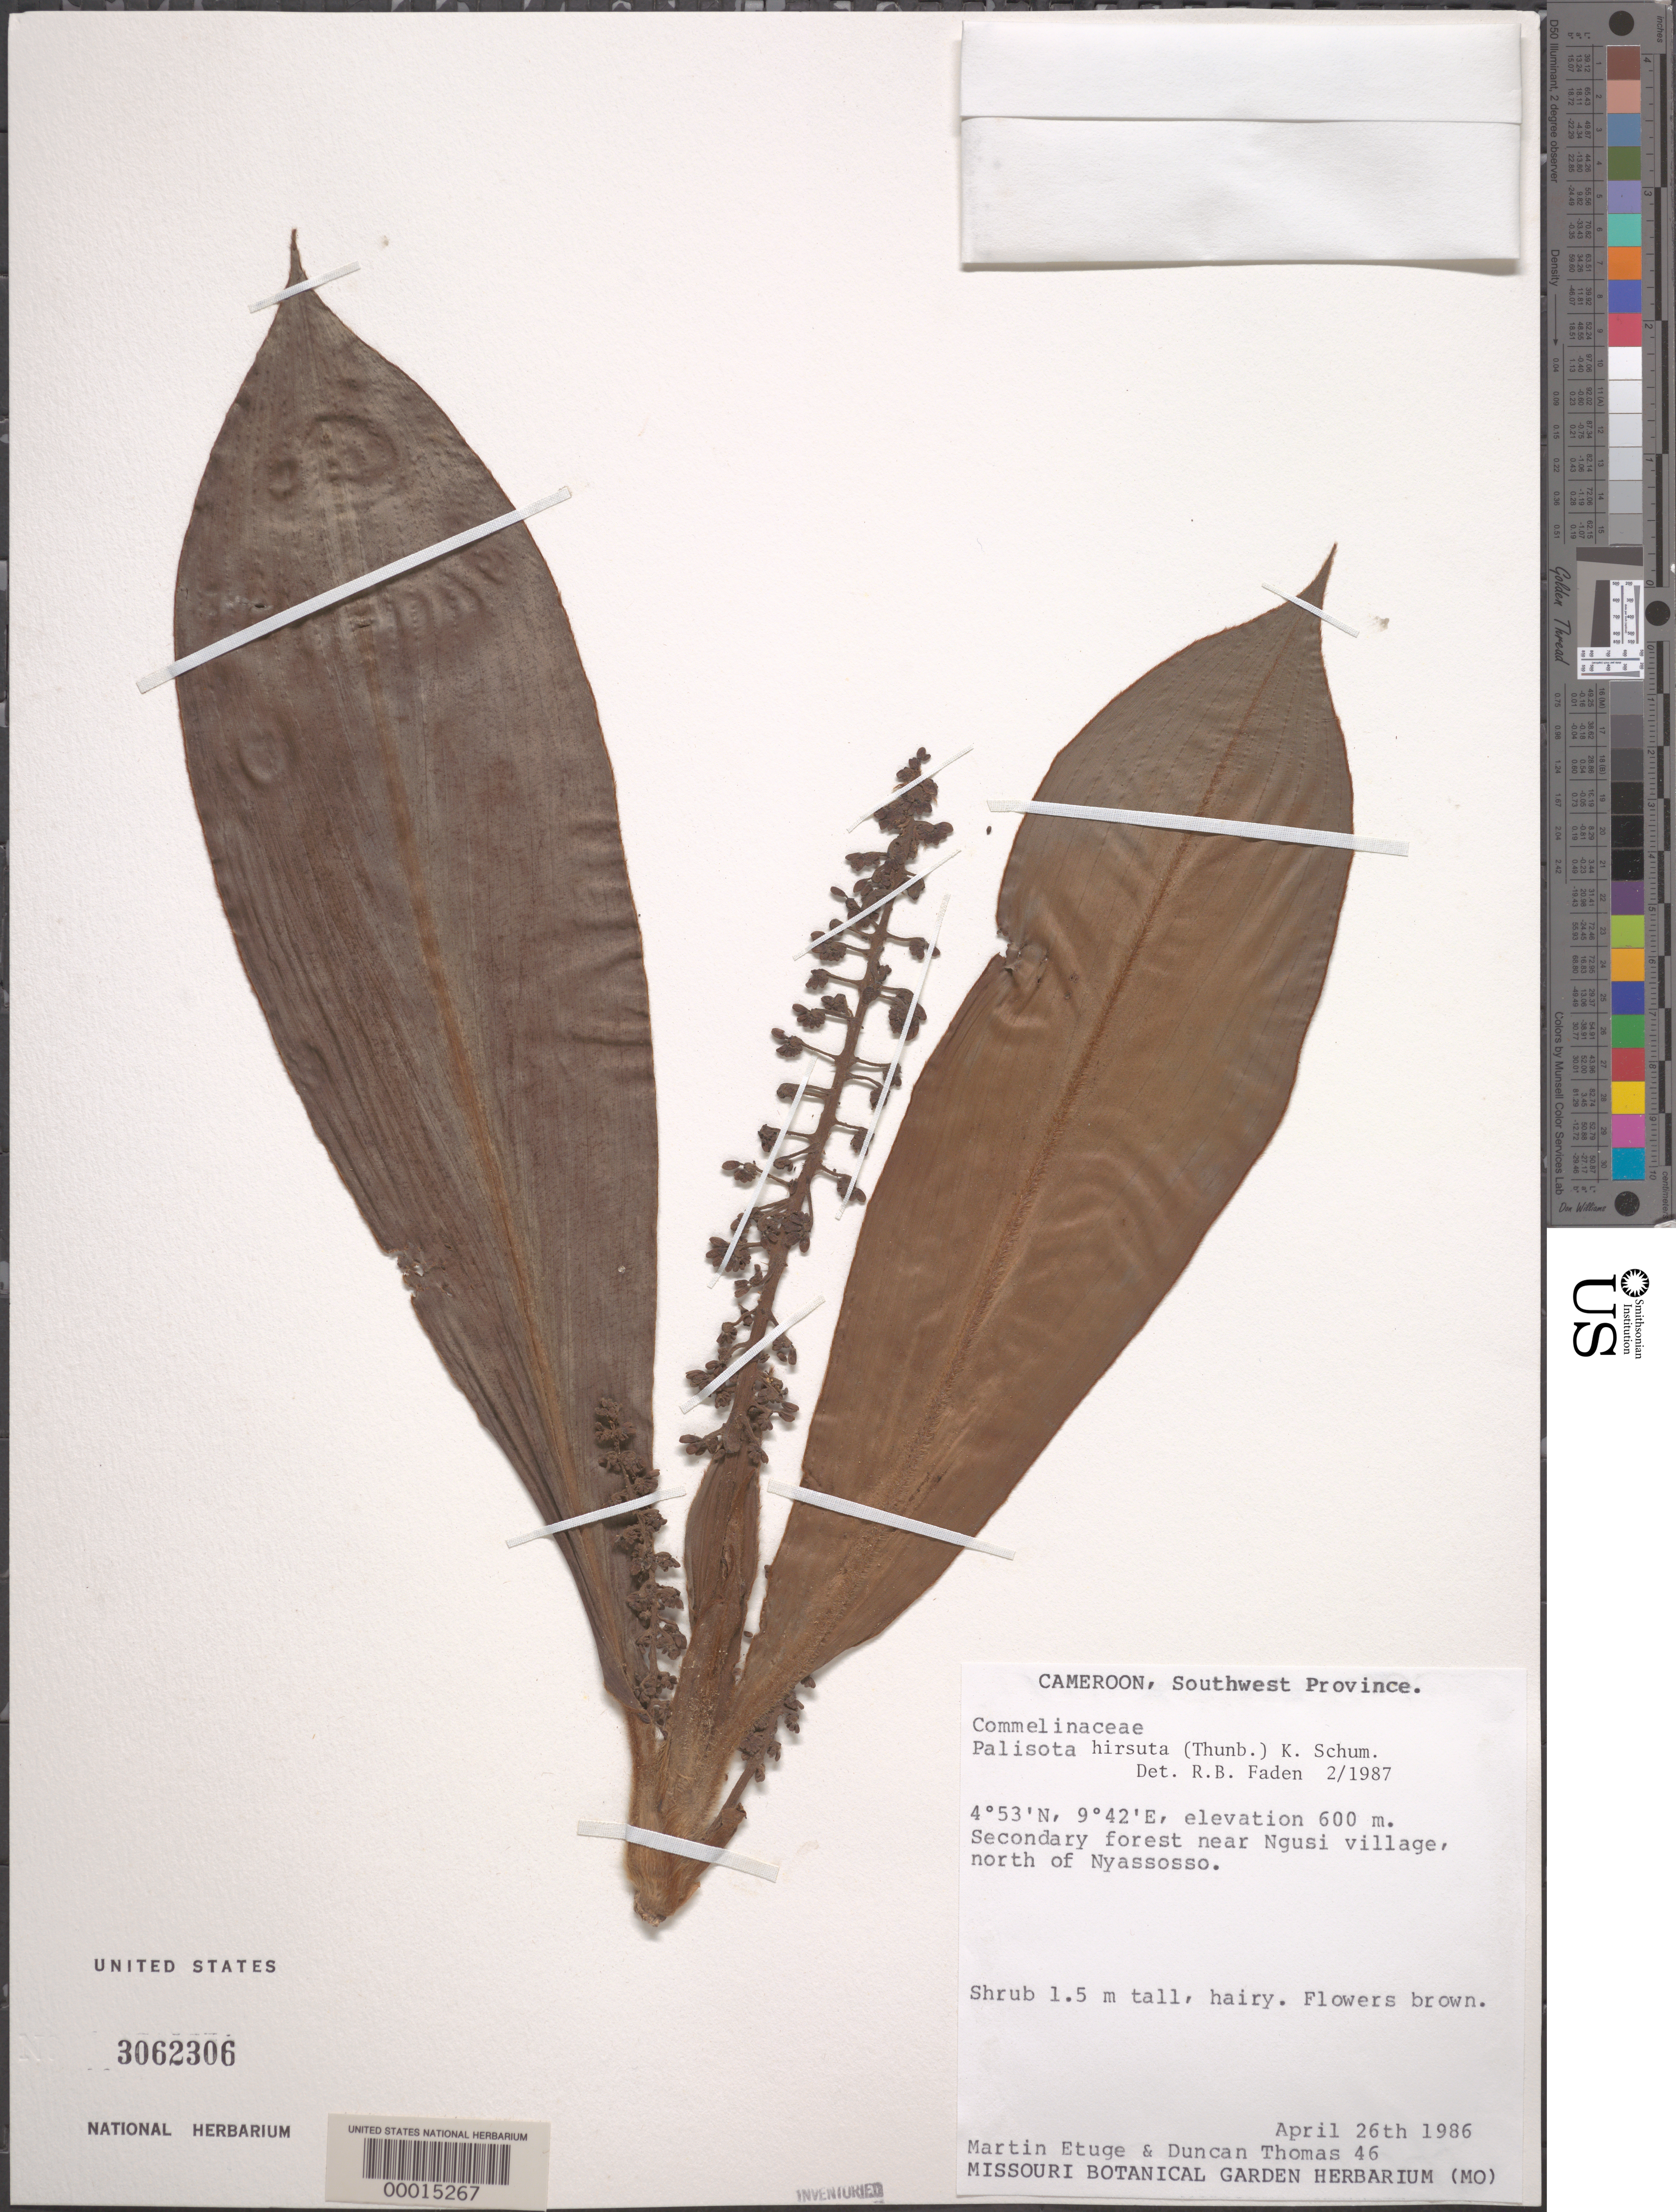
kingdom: Plantae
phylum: Tracheophyta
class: Liliopsida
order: Commelinales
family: Commelinaceae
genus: Palisota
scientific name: Palisota hirsuta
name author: (Thunb.) K. Schum.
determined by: Faden, Robert B., (US), Smithsonian Institution - National Museum of Natural History (UNITED STATES)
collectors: M. Etuge & D. W. Thomas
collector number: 46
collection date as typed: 26 Apr 1986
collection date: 1986-04-26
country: Cameroon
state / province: Sud-Ouest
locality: Near ngusi village, n of nyassosso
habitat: Secondary forest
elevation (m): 600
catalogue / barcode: US 3062306